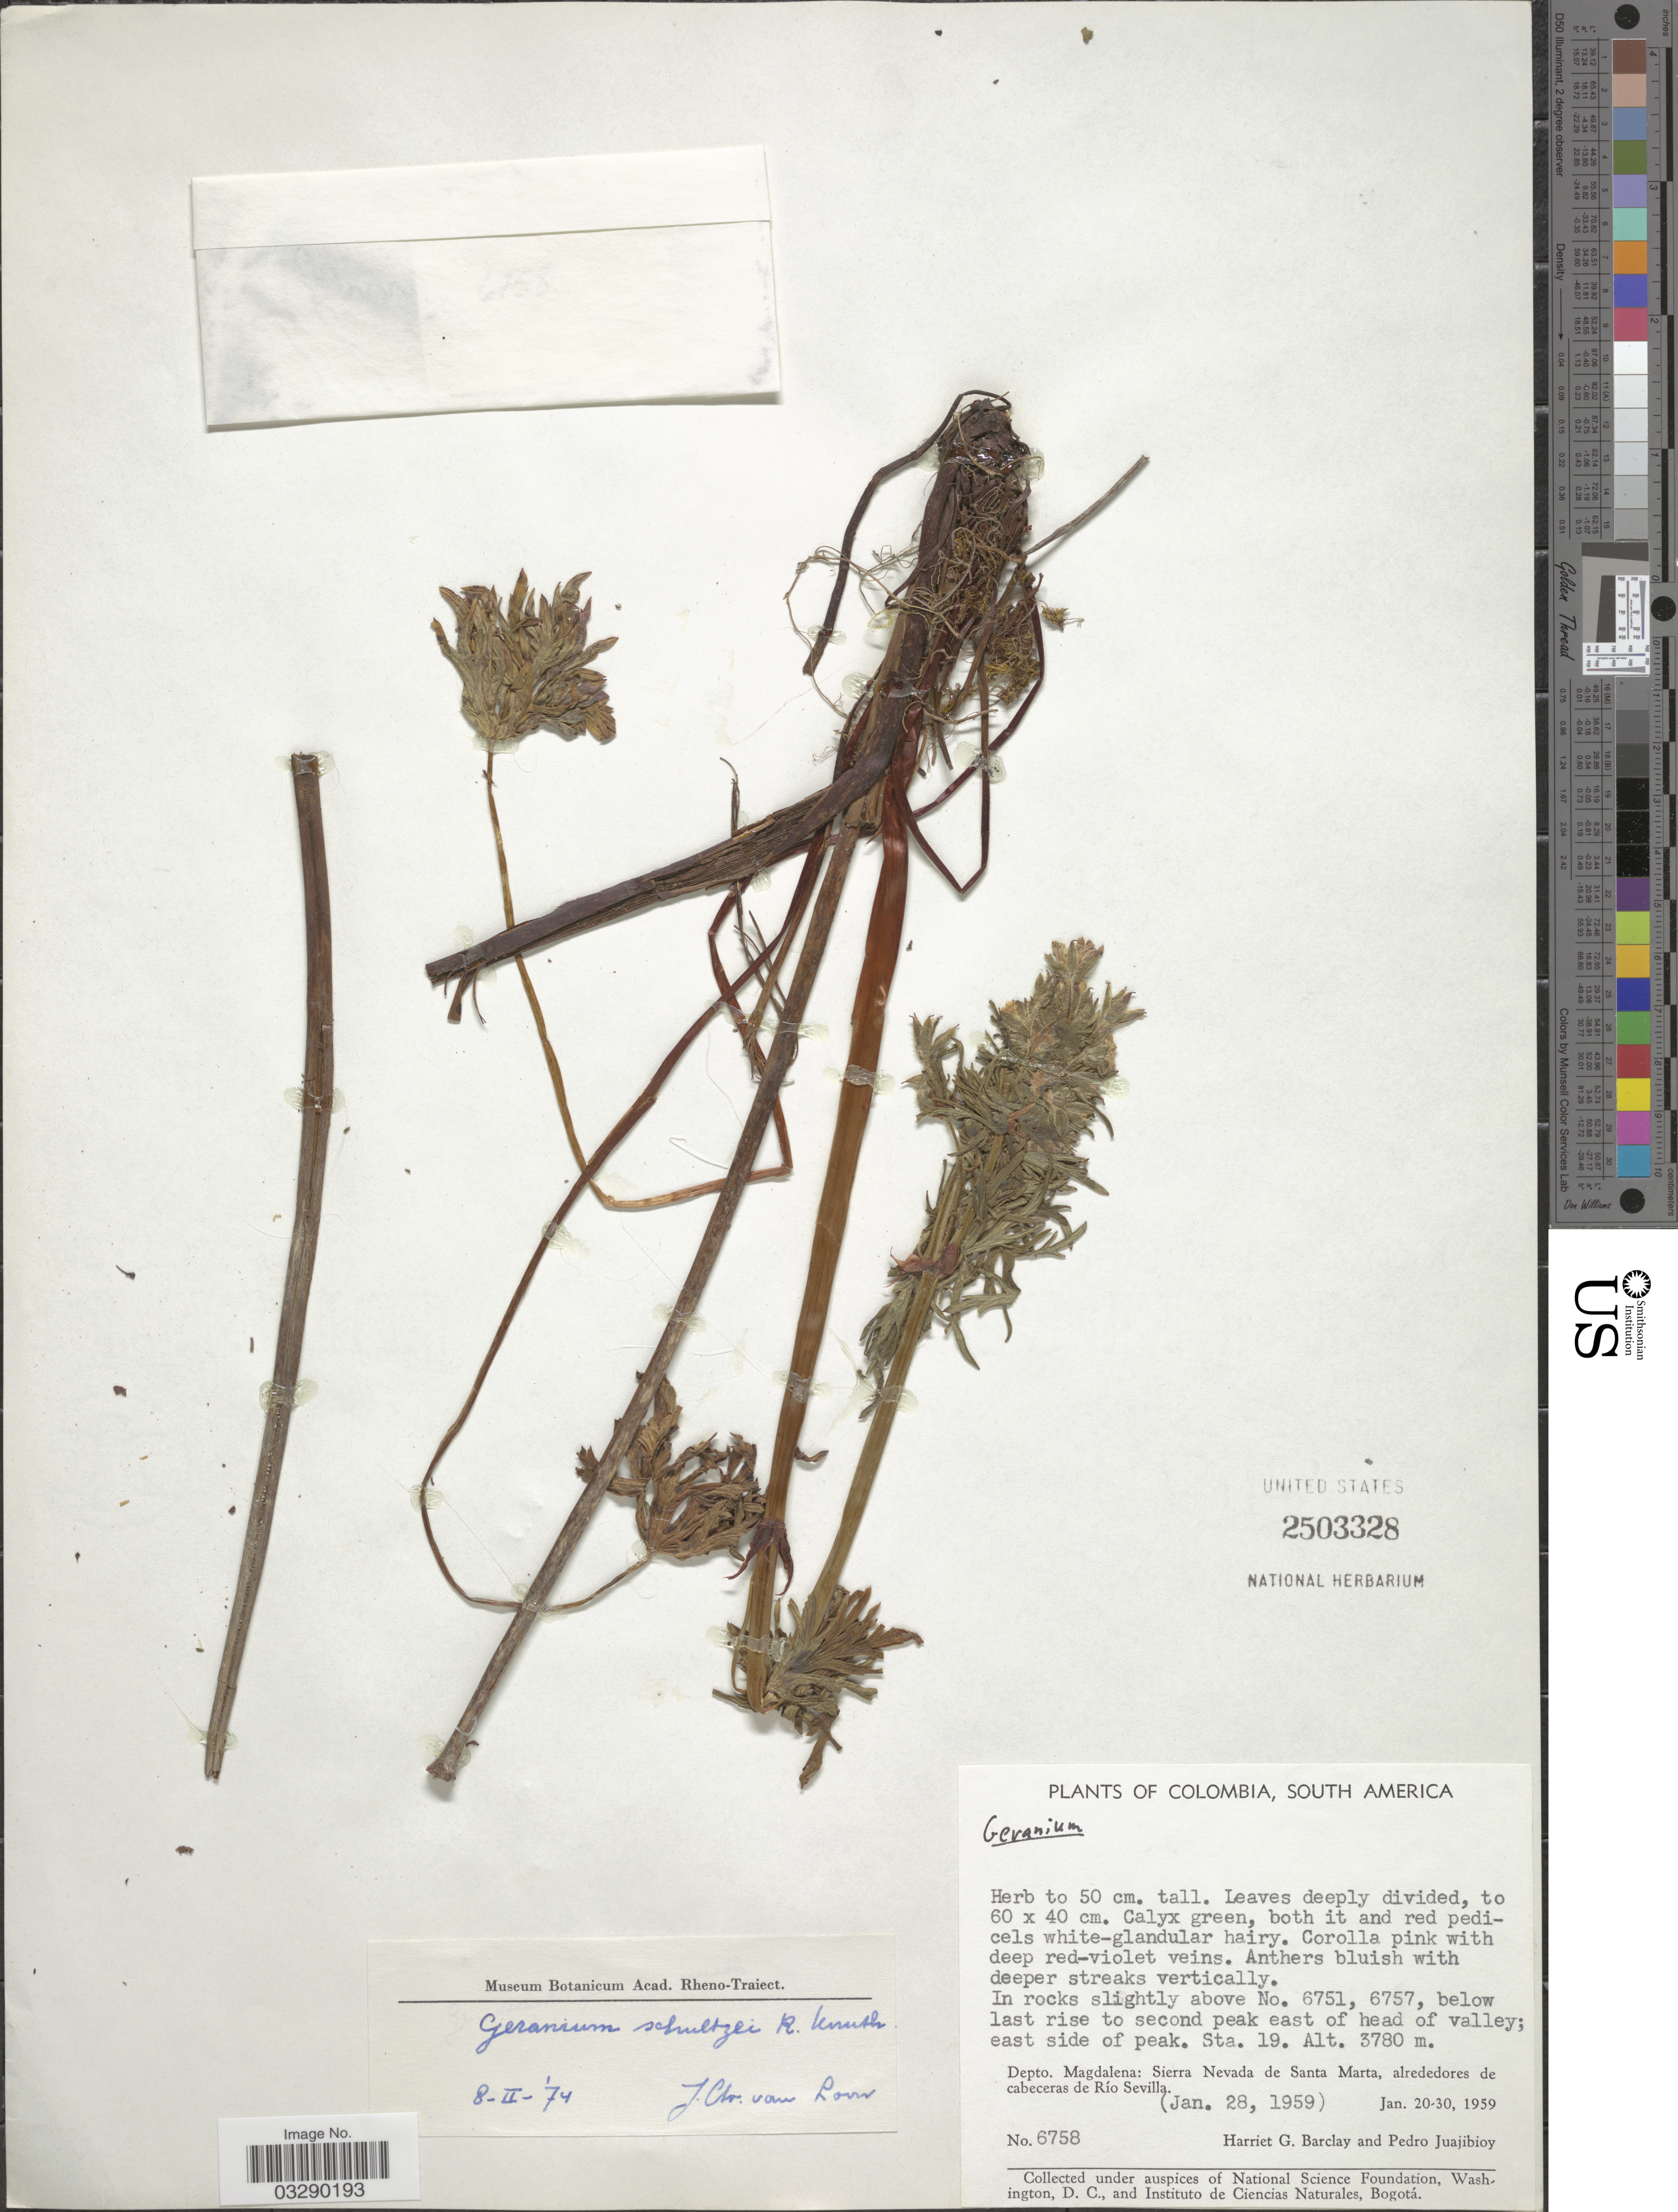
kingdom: Plantae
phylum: Tracheophyta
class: Magnoliopsida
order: Geraniales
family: Geraniaceae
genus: Geranium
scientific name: Geranium schultzei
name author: R. Knuth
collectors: H. G. Barclay & P. Juajibioy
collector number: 6758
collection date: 1959-01-28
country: Colombia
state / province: Magdalena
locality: Below last rise to second peak east of head of valley; east side of peak. Sta. 19. Depto. Magdalena: Sierra Nevada de Santa Marta, alrededores de cabeceras de Río Sevilla.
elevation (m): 3780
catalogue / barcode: US 2503328